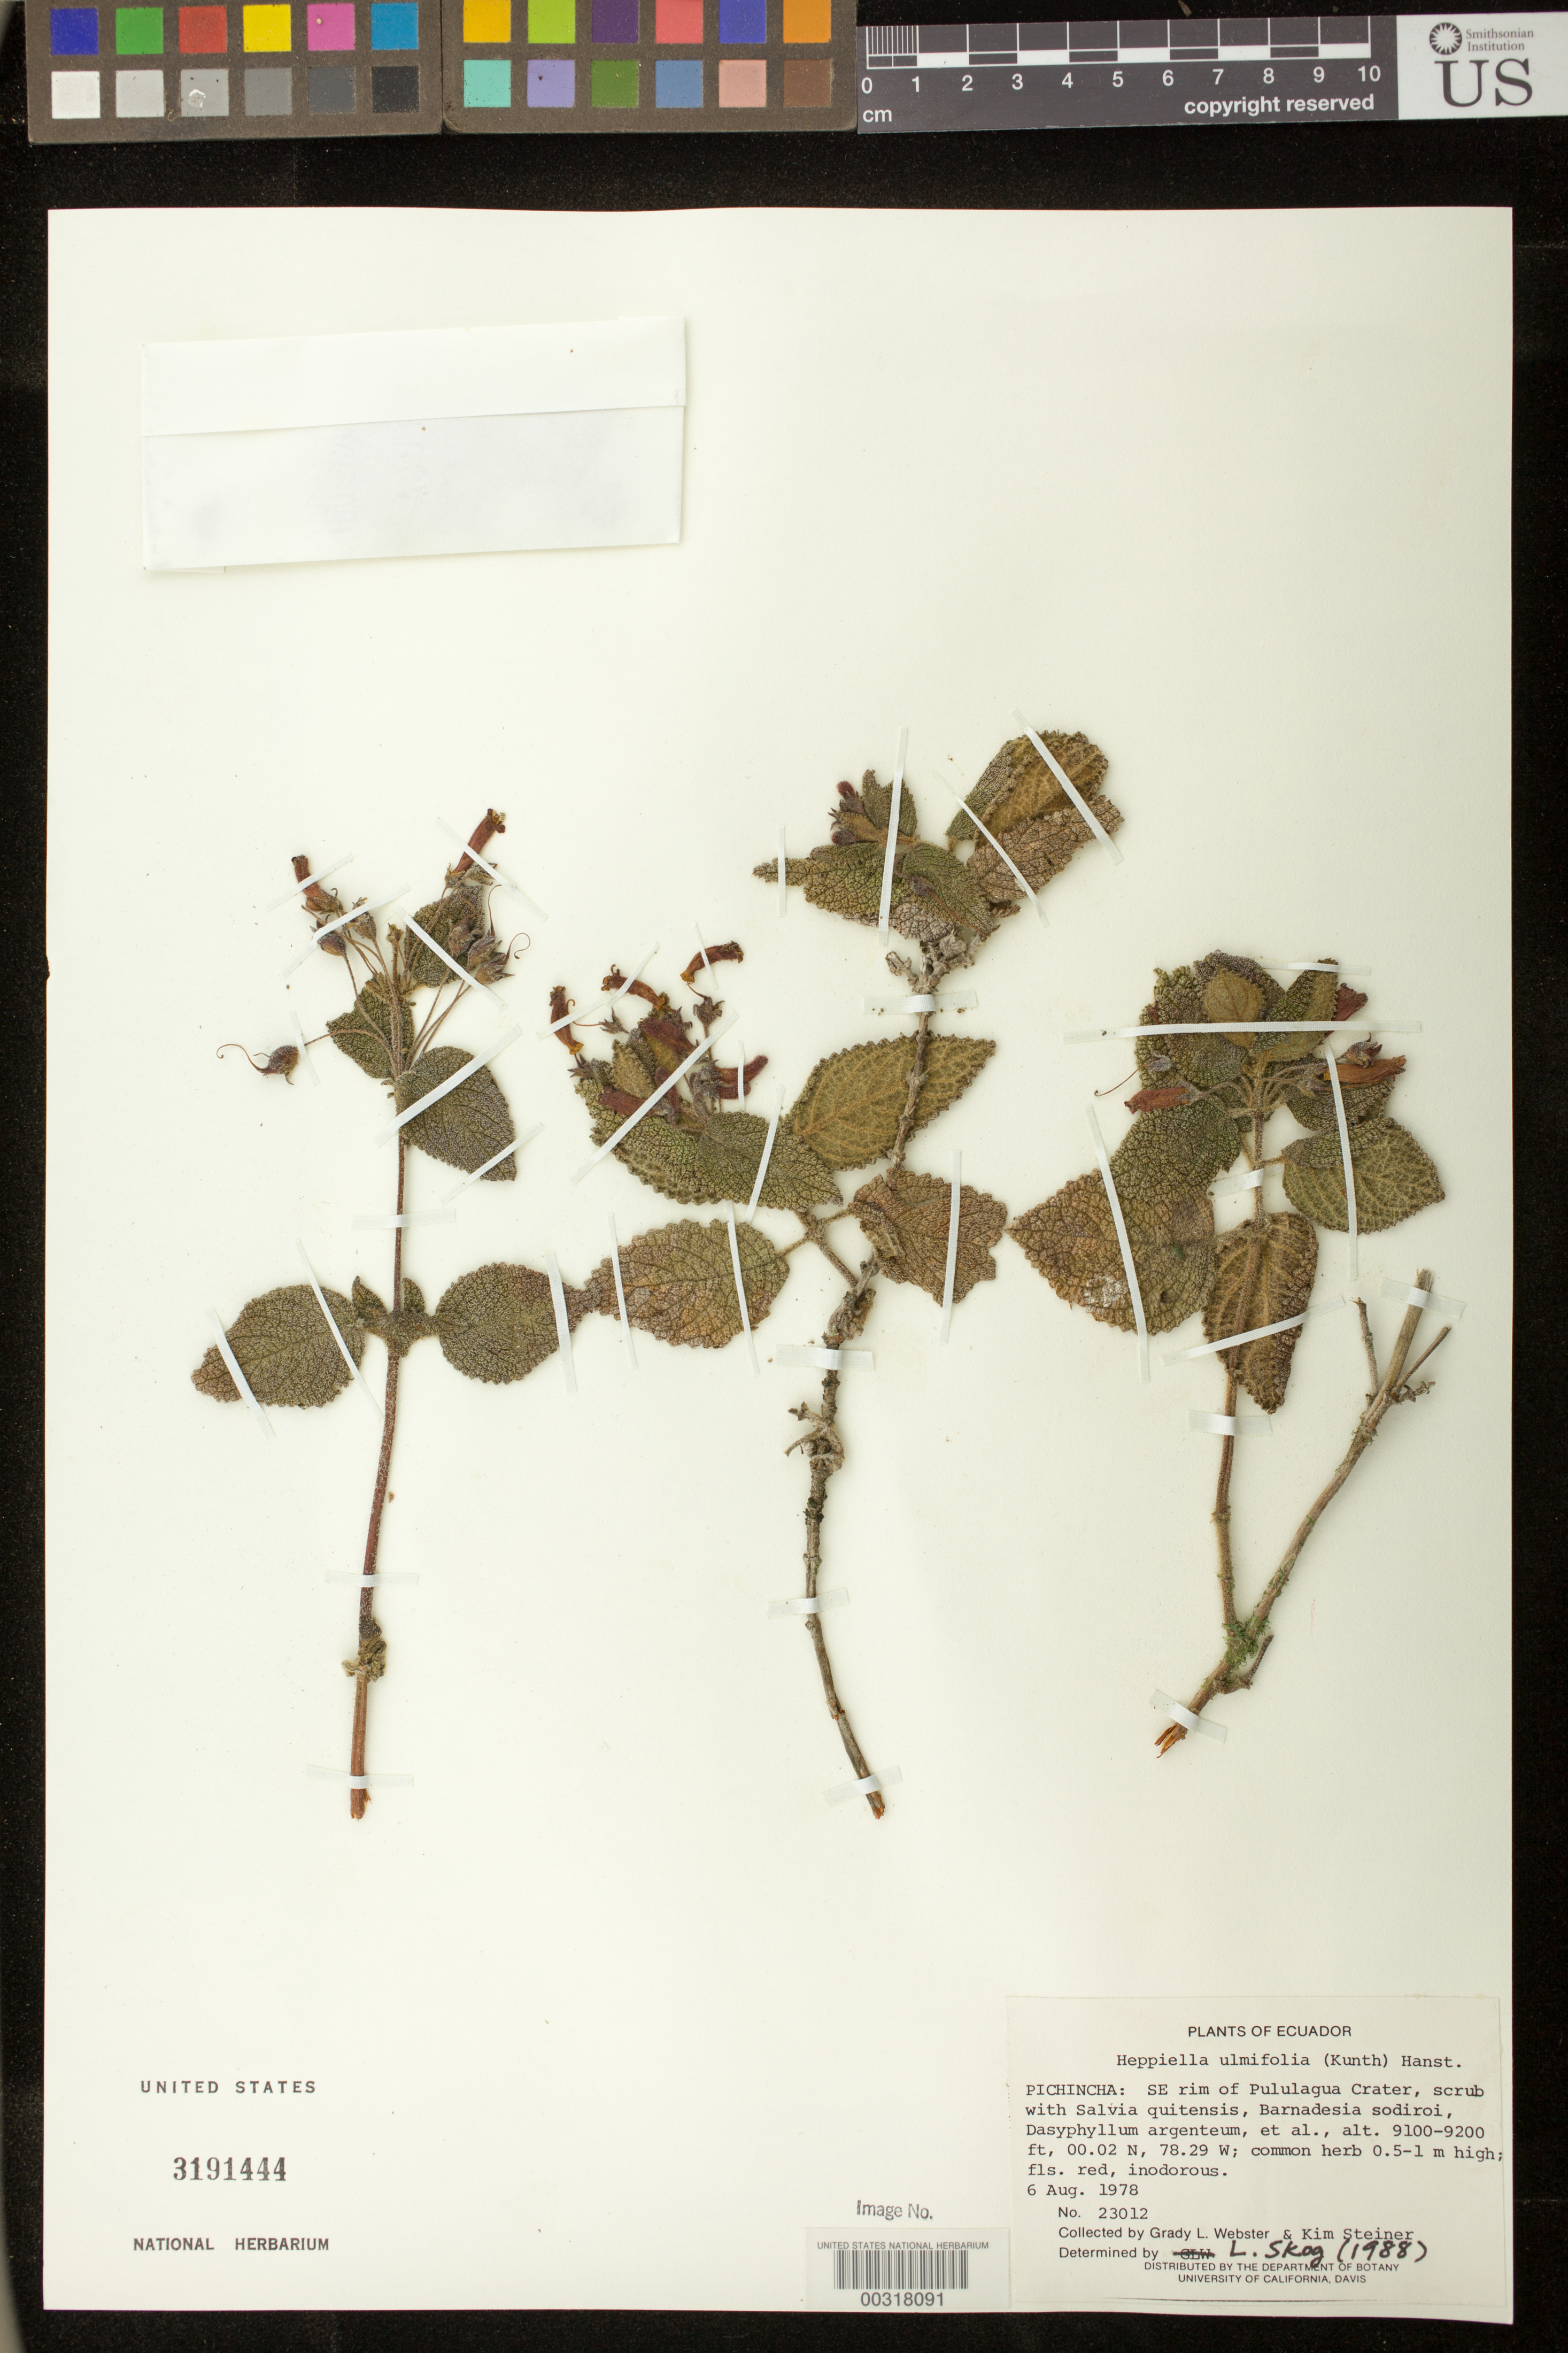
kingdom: Plantae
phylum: Tracheophyta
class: Magnoliopsida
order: Lamiales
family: Gesneriaceae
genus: Heppiella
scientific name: Heppiella ulmifolia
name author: (Kunth) Hanst.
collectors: G. L. Webster & K. Steiner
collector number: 23012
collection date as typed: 06 Aug 1978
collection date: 1978-08-06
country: Ecuador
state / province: Pichincha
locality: SE rim of Pululagua Crater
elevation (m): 2774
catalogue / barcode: US 3191444